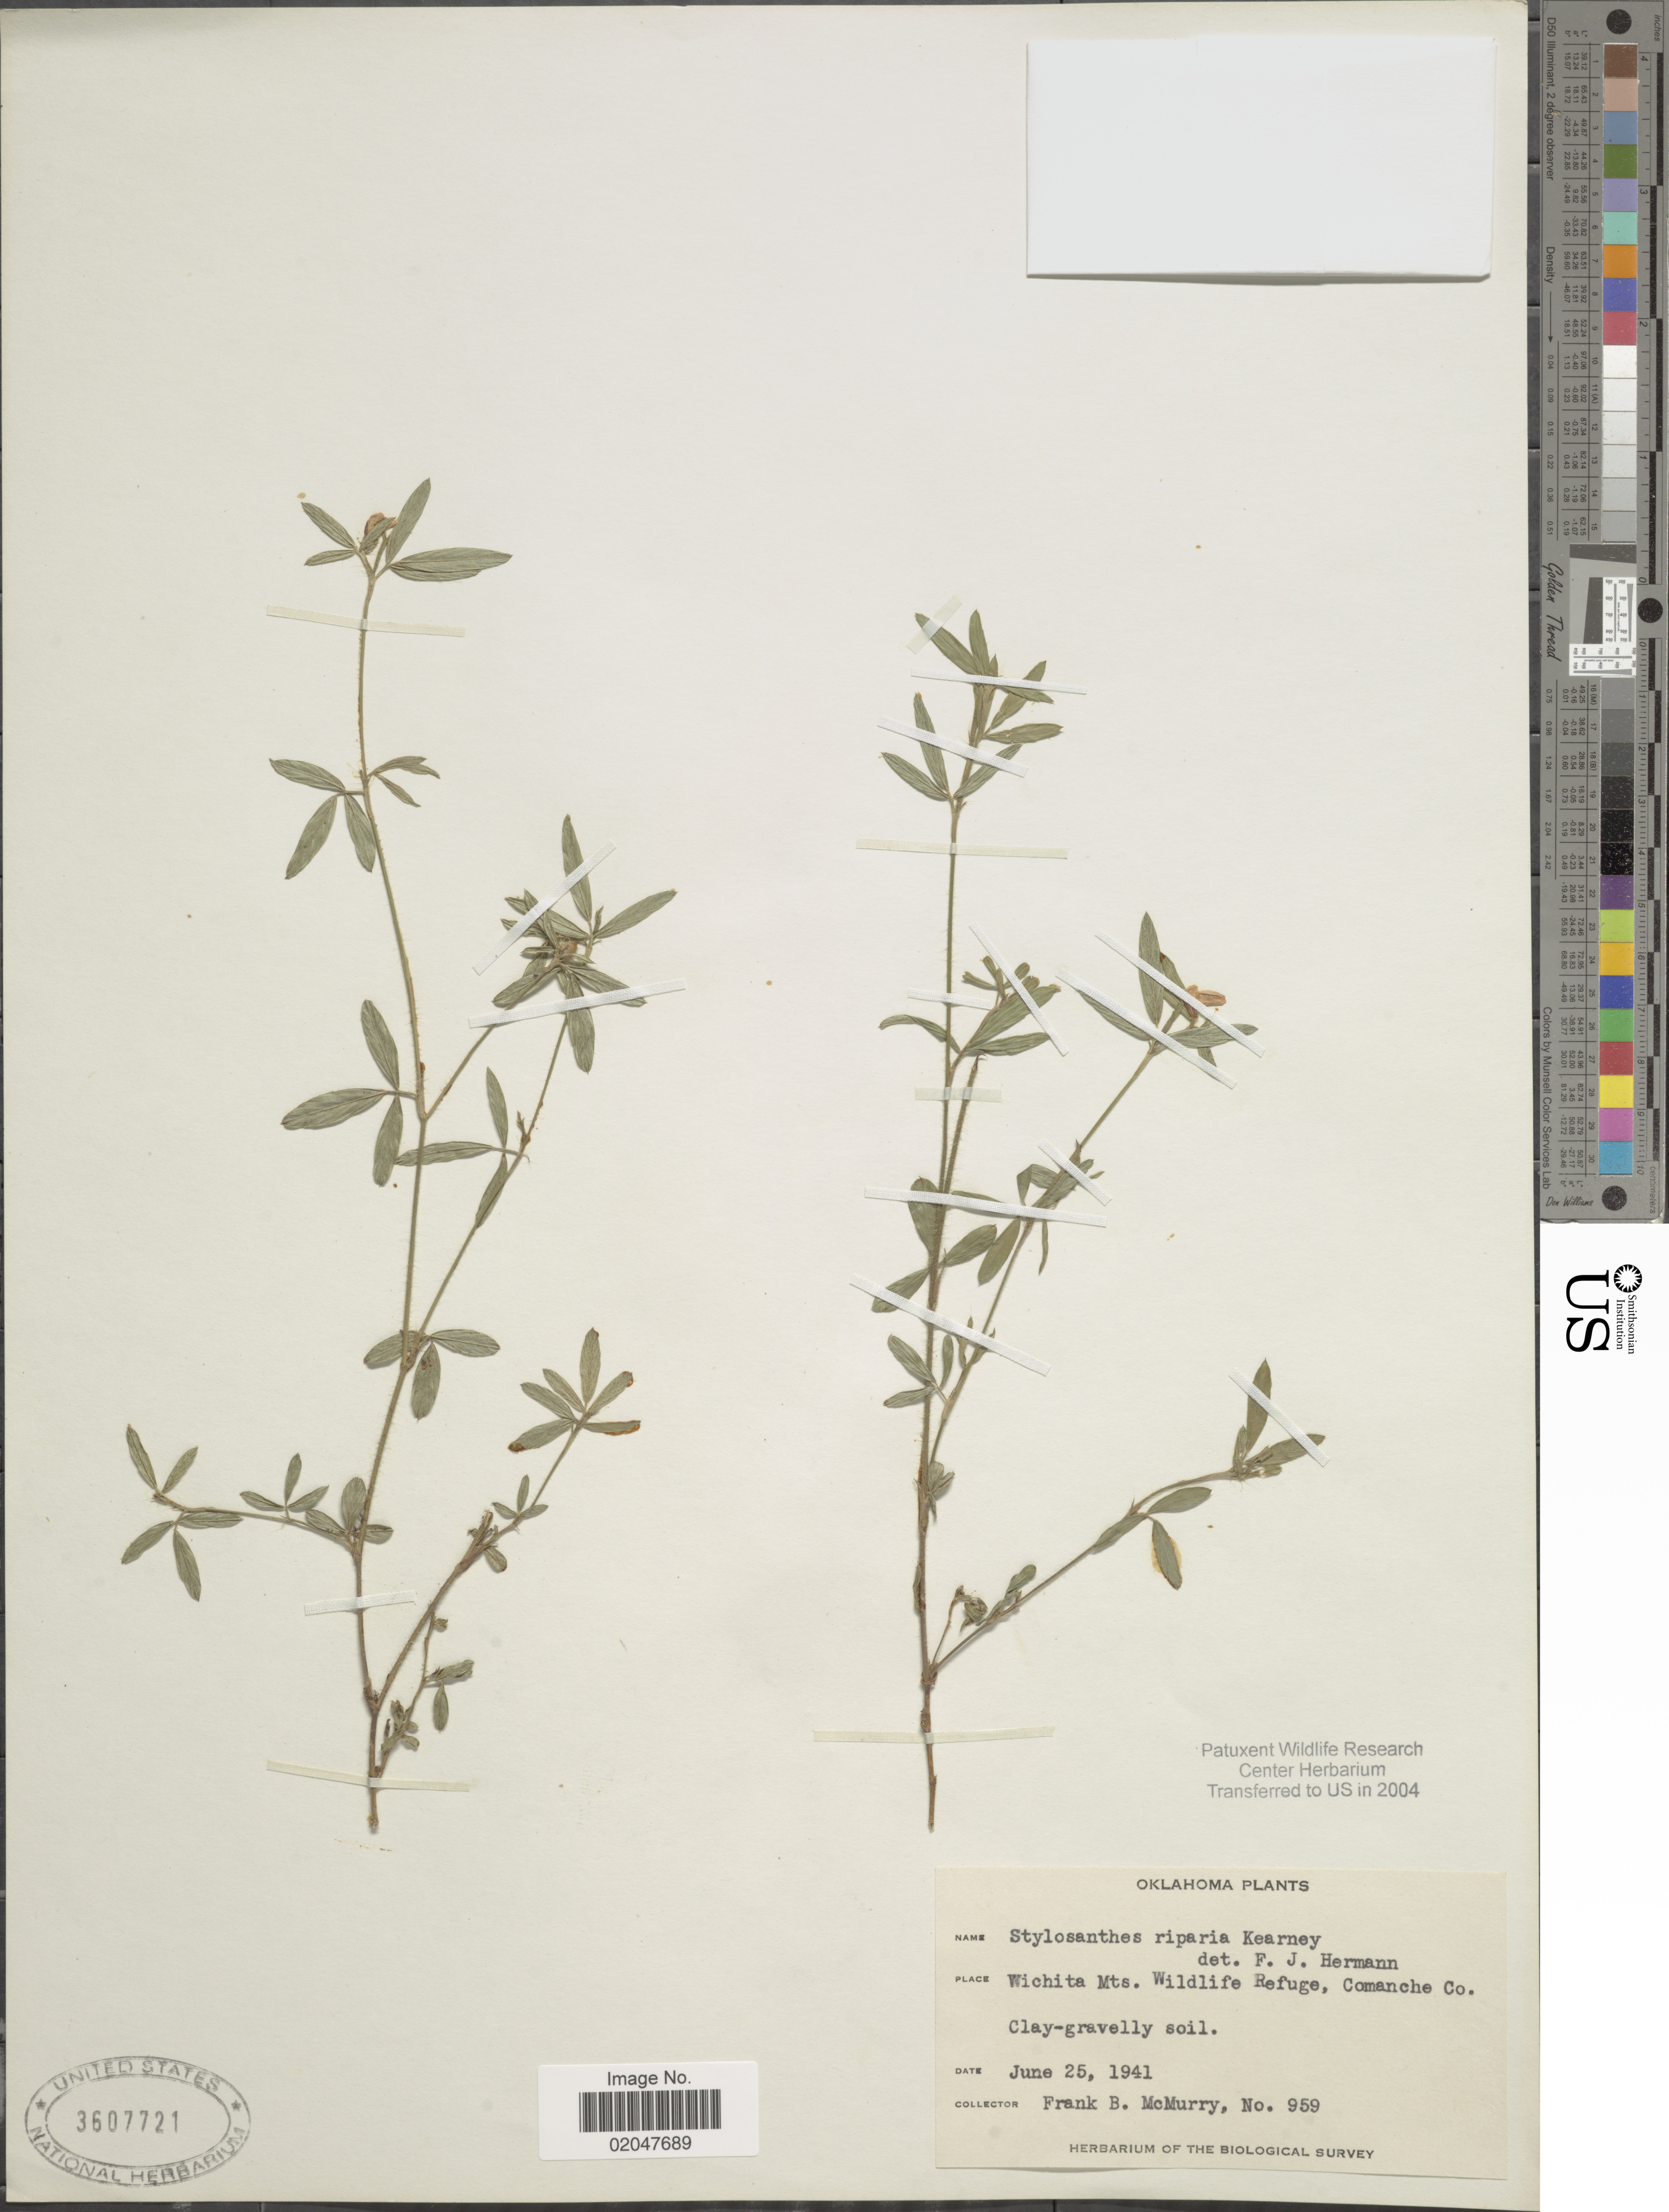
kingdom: Plantae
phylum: Tracheophyta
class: Magnoliopsida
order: Fabales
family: Fabaceae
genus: Stylosanthes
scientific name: Stylosanthes biflora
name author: (L.) Britton et al.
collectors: F. B. McMurry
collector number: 959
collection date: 1941-06-25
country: United States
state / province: Oklahoma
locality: Wichita Mts, Wildlife Refuge, Comanche Co.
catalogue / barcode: US 3607721